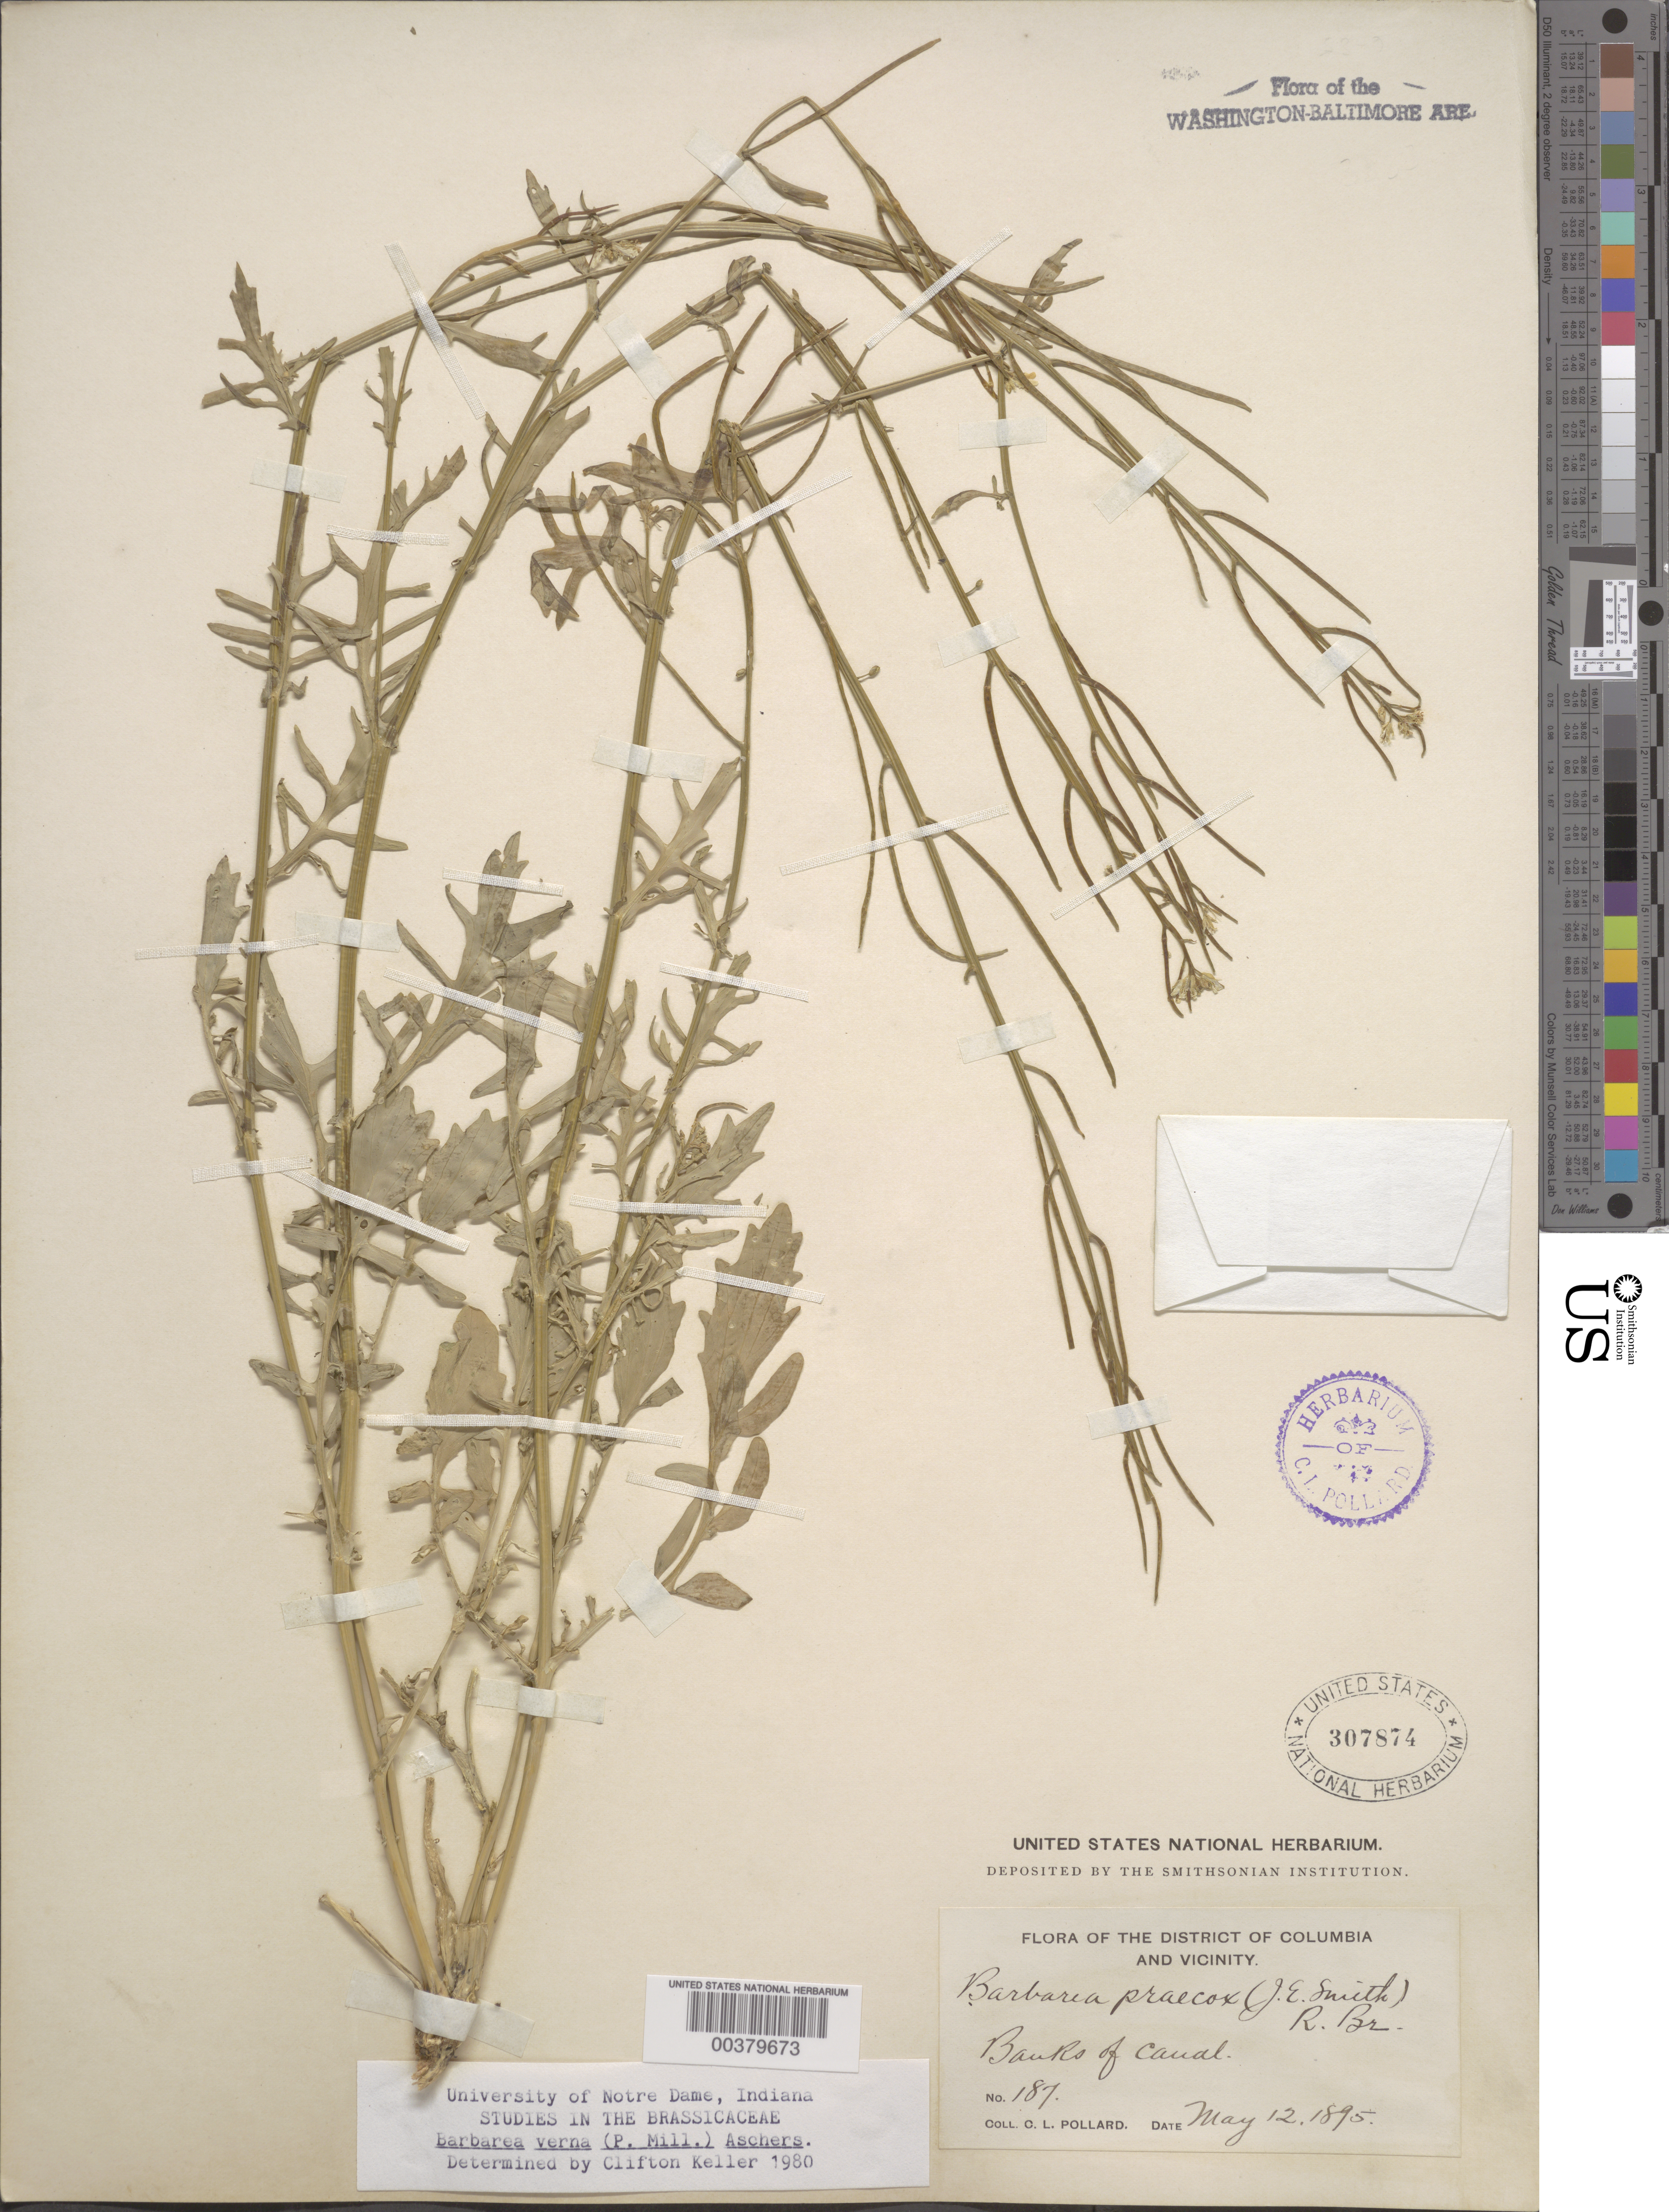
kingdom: Plantae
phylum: Tracheophyta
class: Magnoliopsida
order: Brassicales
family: Brassicaceae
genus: Barbarea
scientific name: Barbarea verna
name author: (Mill.) Asch.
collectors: C. L. Pollard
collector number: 187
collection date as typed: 12 May 1895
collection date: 1895-05-12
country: United States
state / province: District of Columbia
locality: Canal Banks C. & O. Canal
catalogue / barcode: US 307874